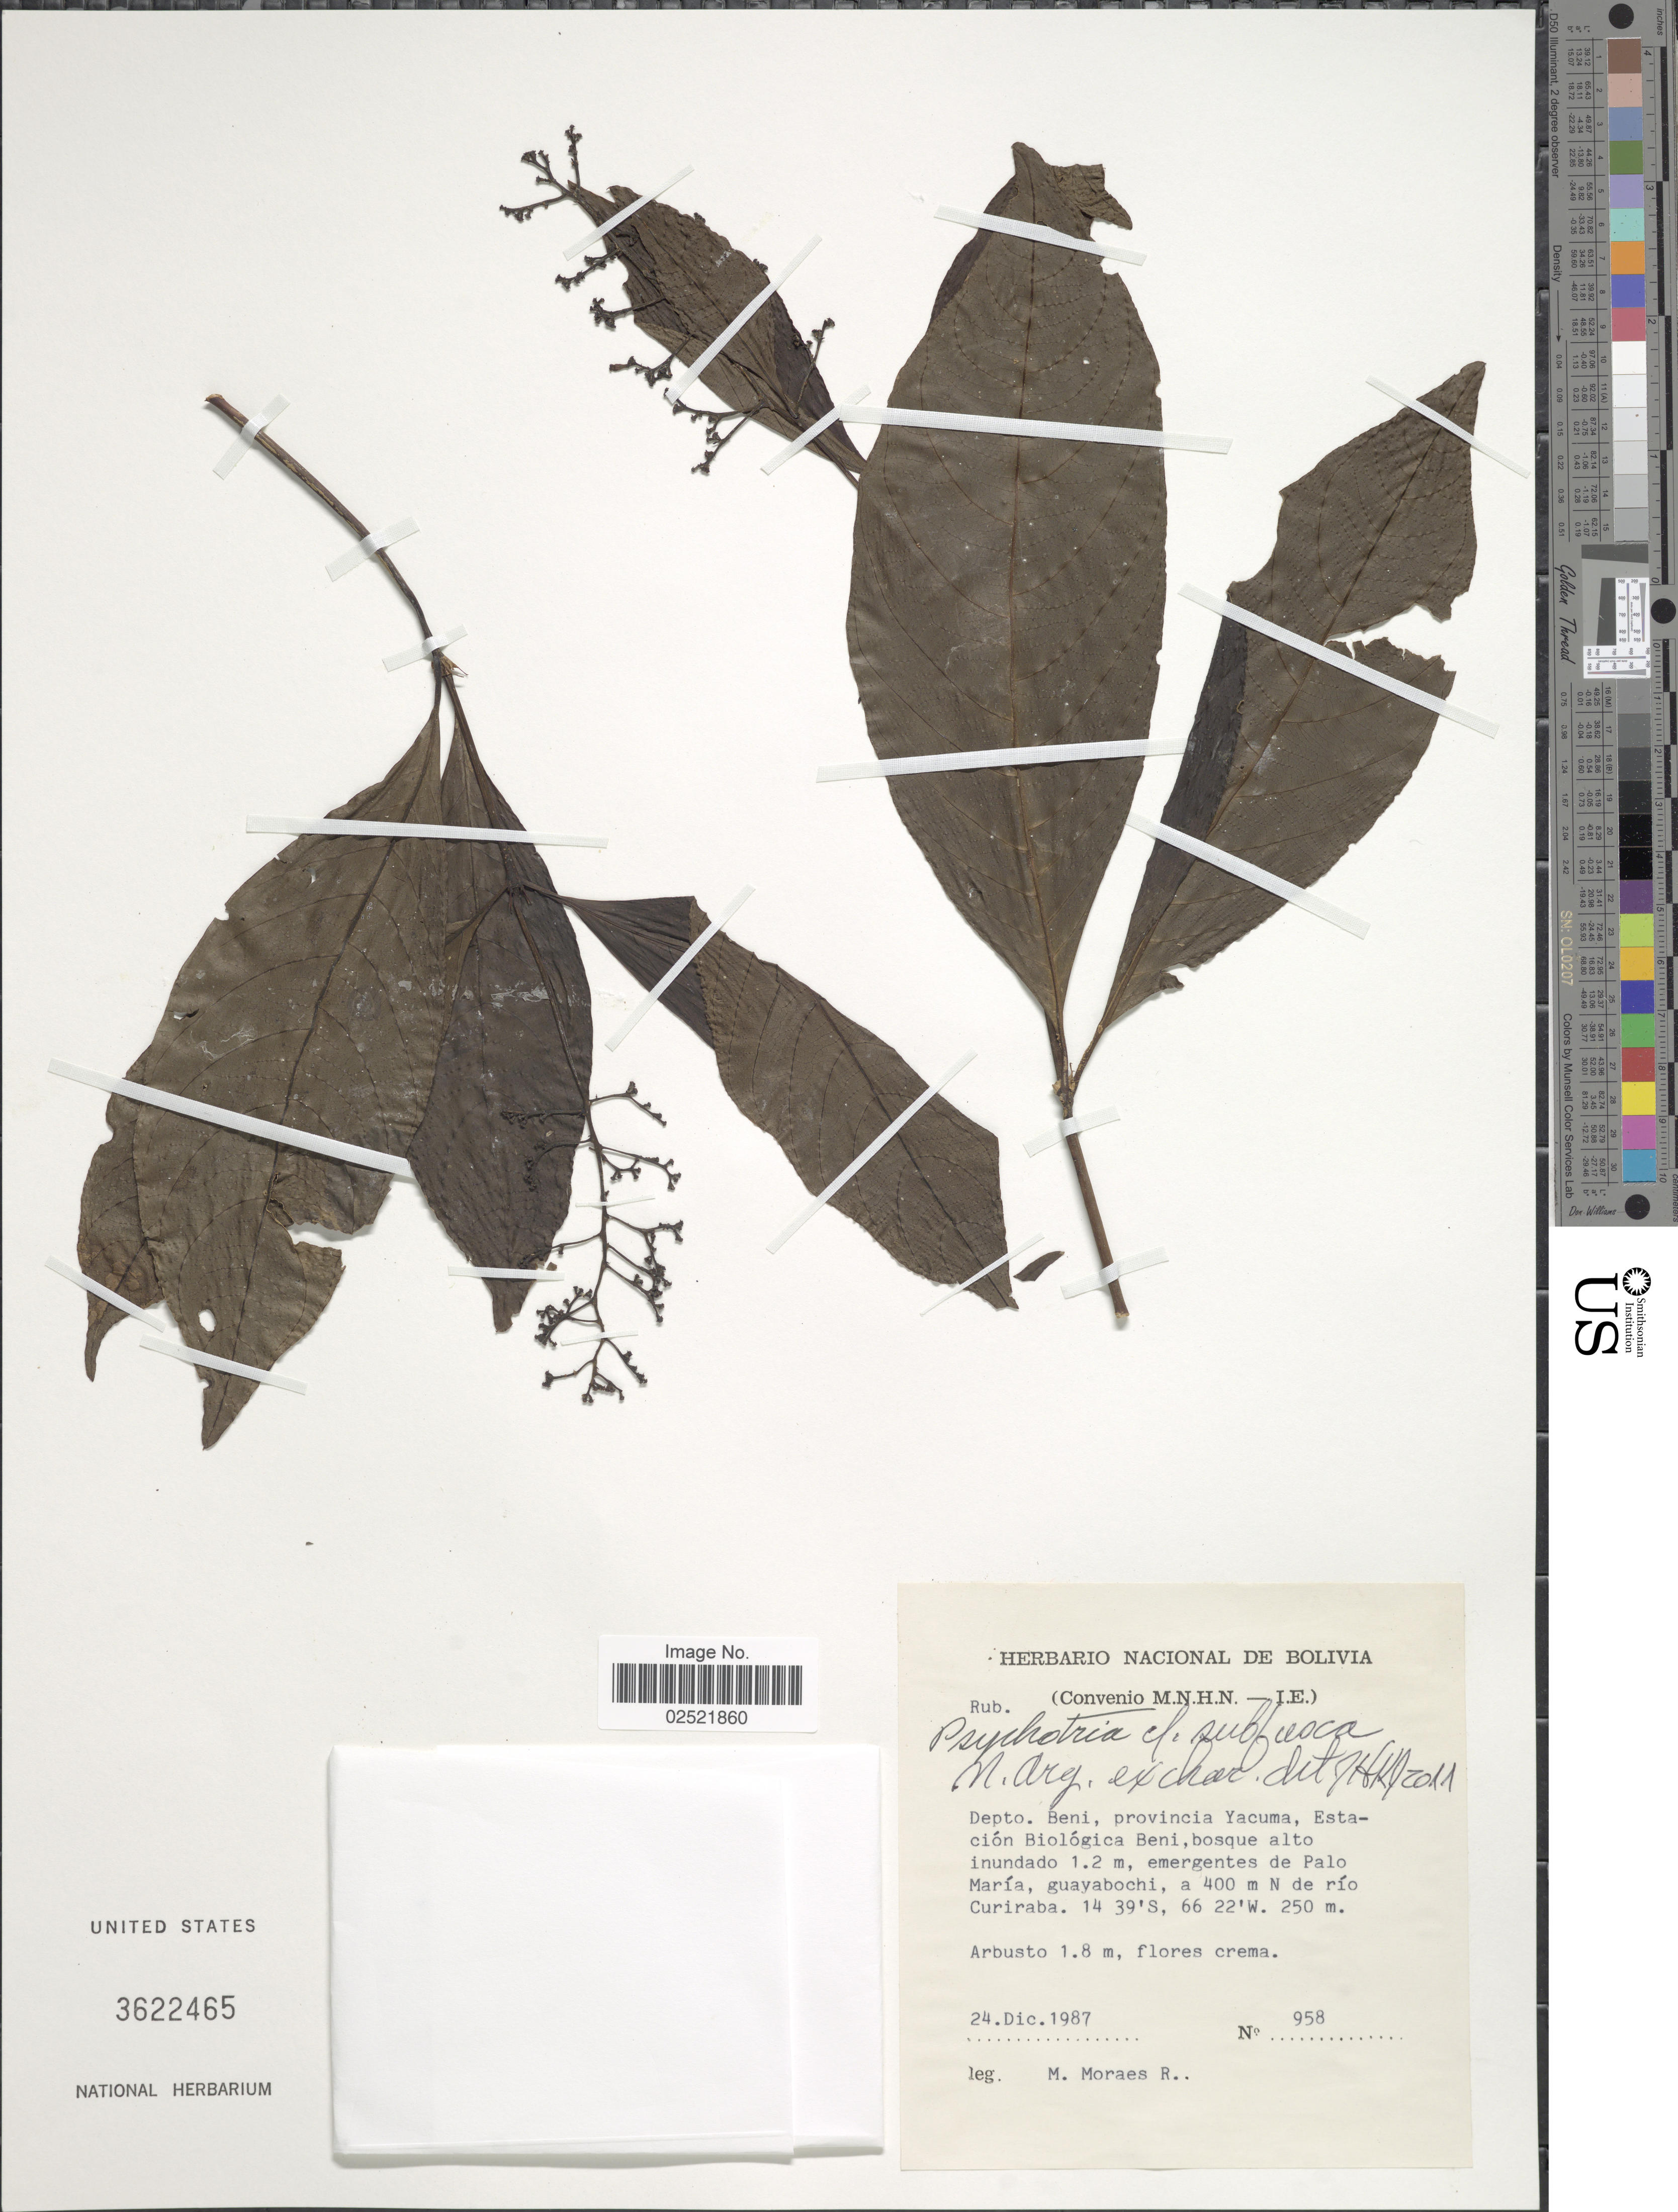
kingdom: Plantae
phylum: Tracheophyta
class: Magnoliopsida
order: Gentianales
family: Rubiaceae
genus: Psychotria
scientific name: Psychotria subfusca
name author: Müll. Arg.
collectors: M. Moraes R.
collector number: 958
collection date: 1987-12-24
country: Bolivia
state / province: Beni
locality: Provincia Yacuma, Estacion Biologica Beni, emergentes de Palo Maria, guayabochi, a 400 m N de Rio Curiraba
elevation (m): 250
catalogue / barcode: US 3622465